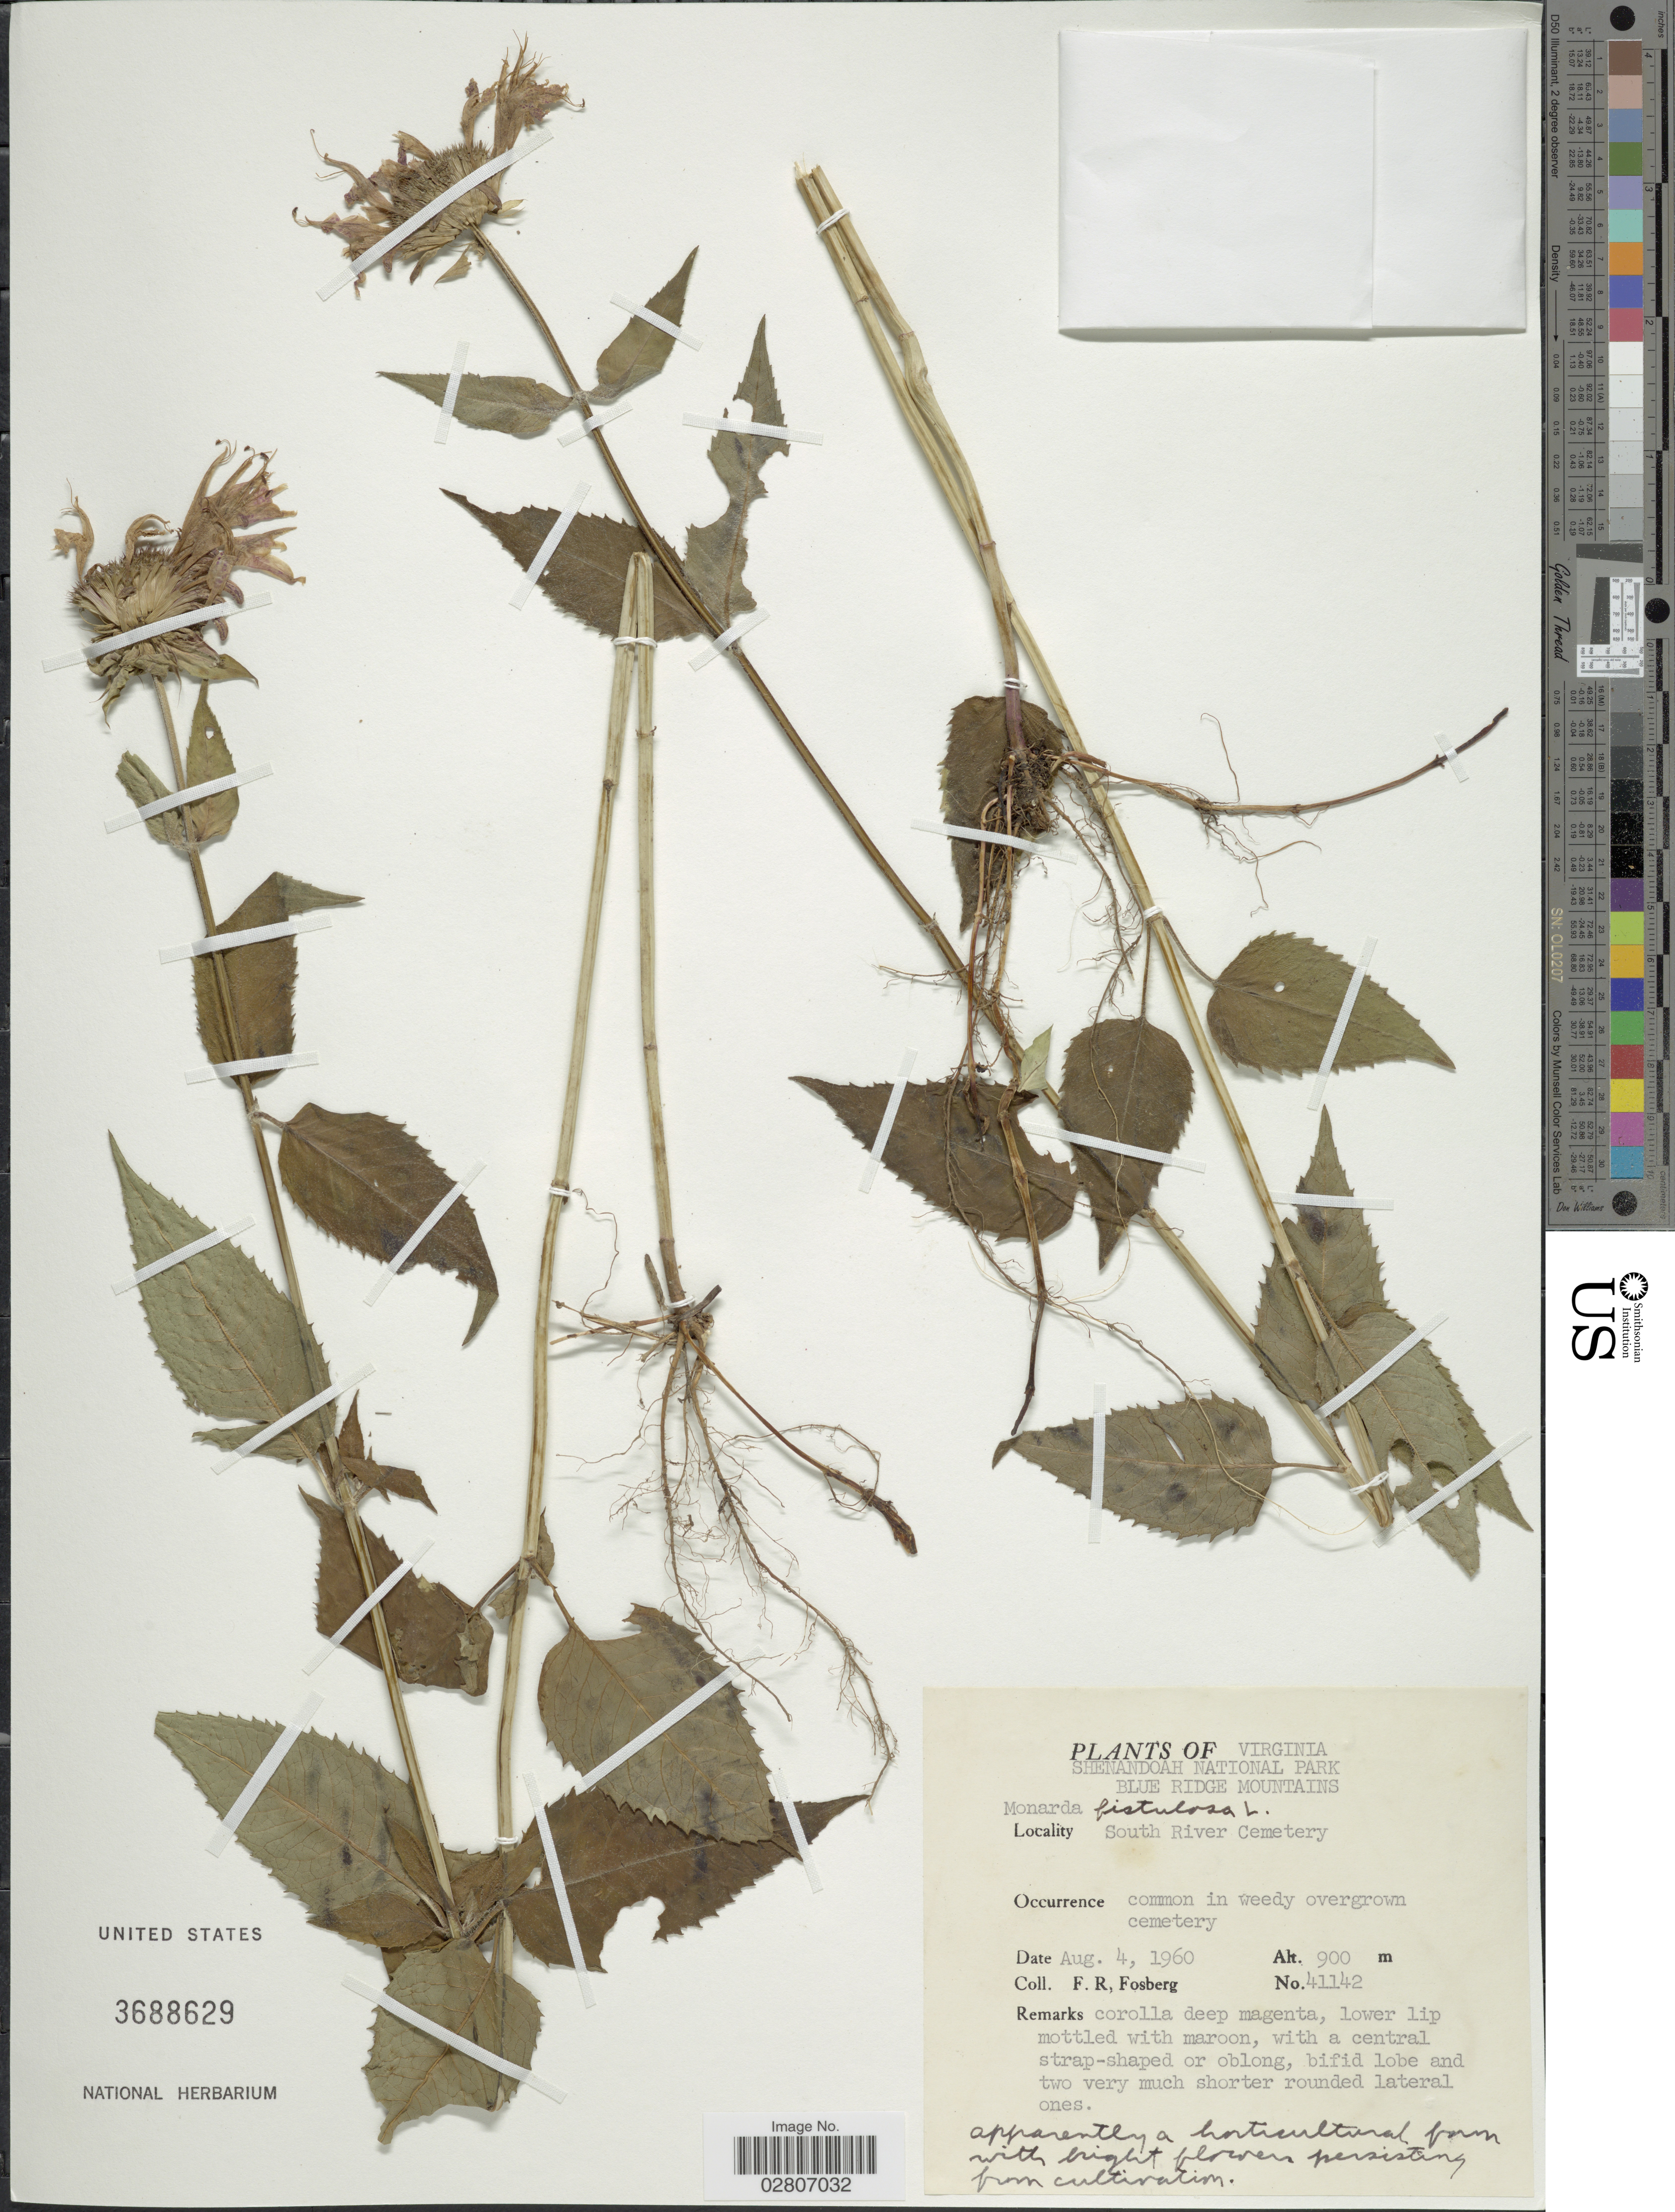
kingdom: Plantae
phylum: Tracheophyta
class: Magnoliopsida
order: Lamiales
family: Lamiaceae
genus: Monarda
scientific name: Monarda fistulosa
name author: L.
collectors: F. R. Fosberg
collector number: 41142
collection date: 1960-08-04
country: United States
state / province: Virginia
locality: Shenandoah National Park. Blue Ridge Mountains. South River Cemetery.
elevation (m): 900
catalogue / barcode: US 3688629